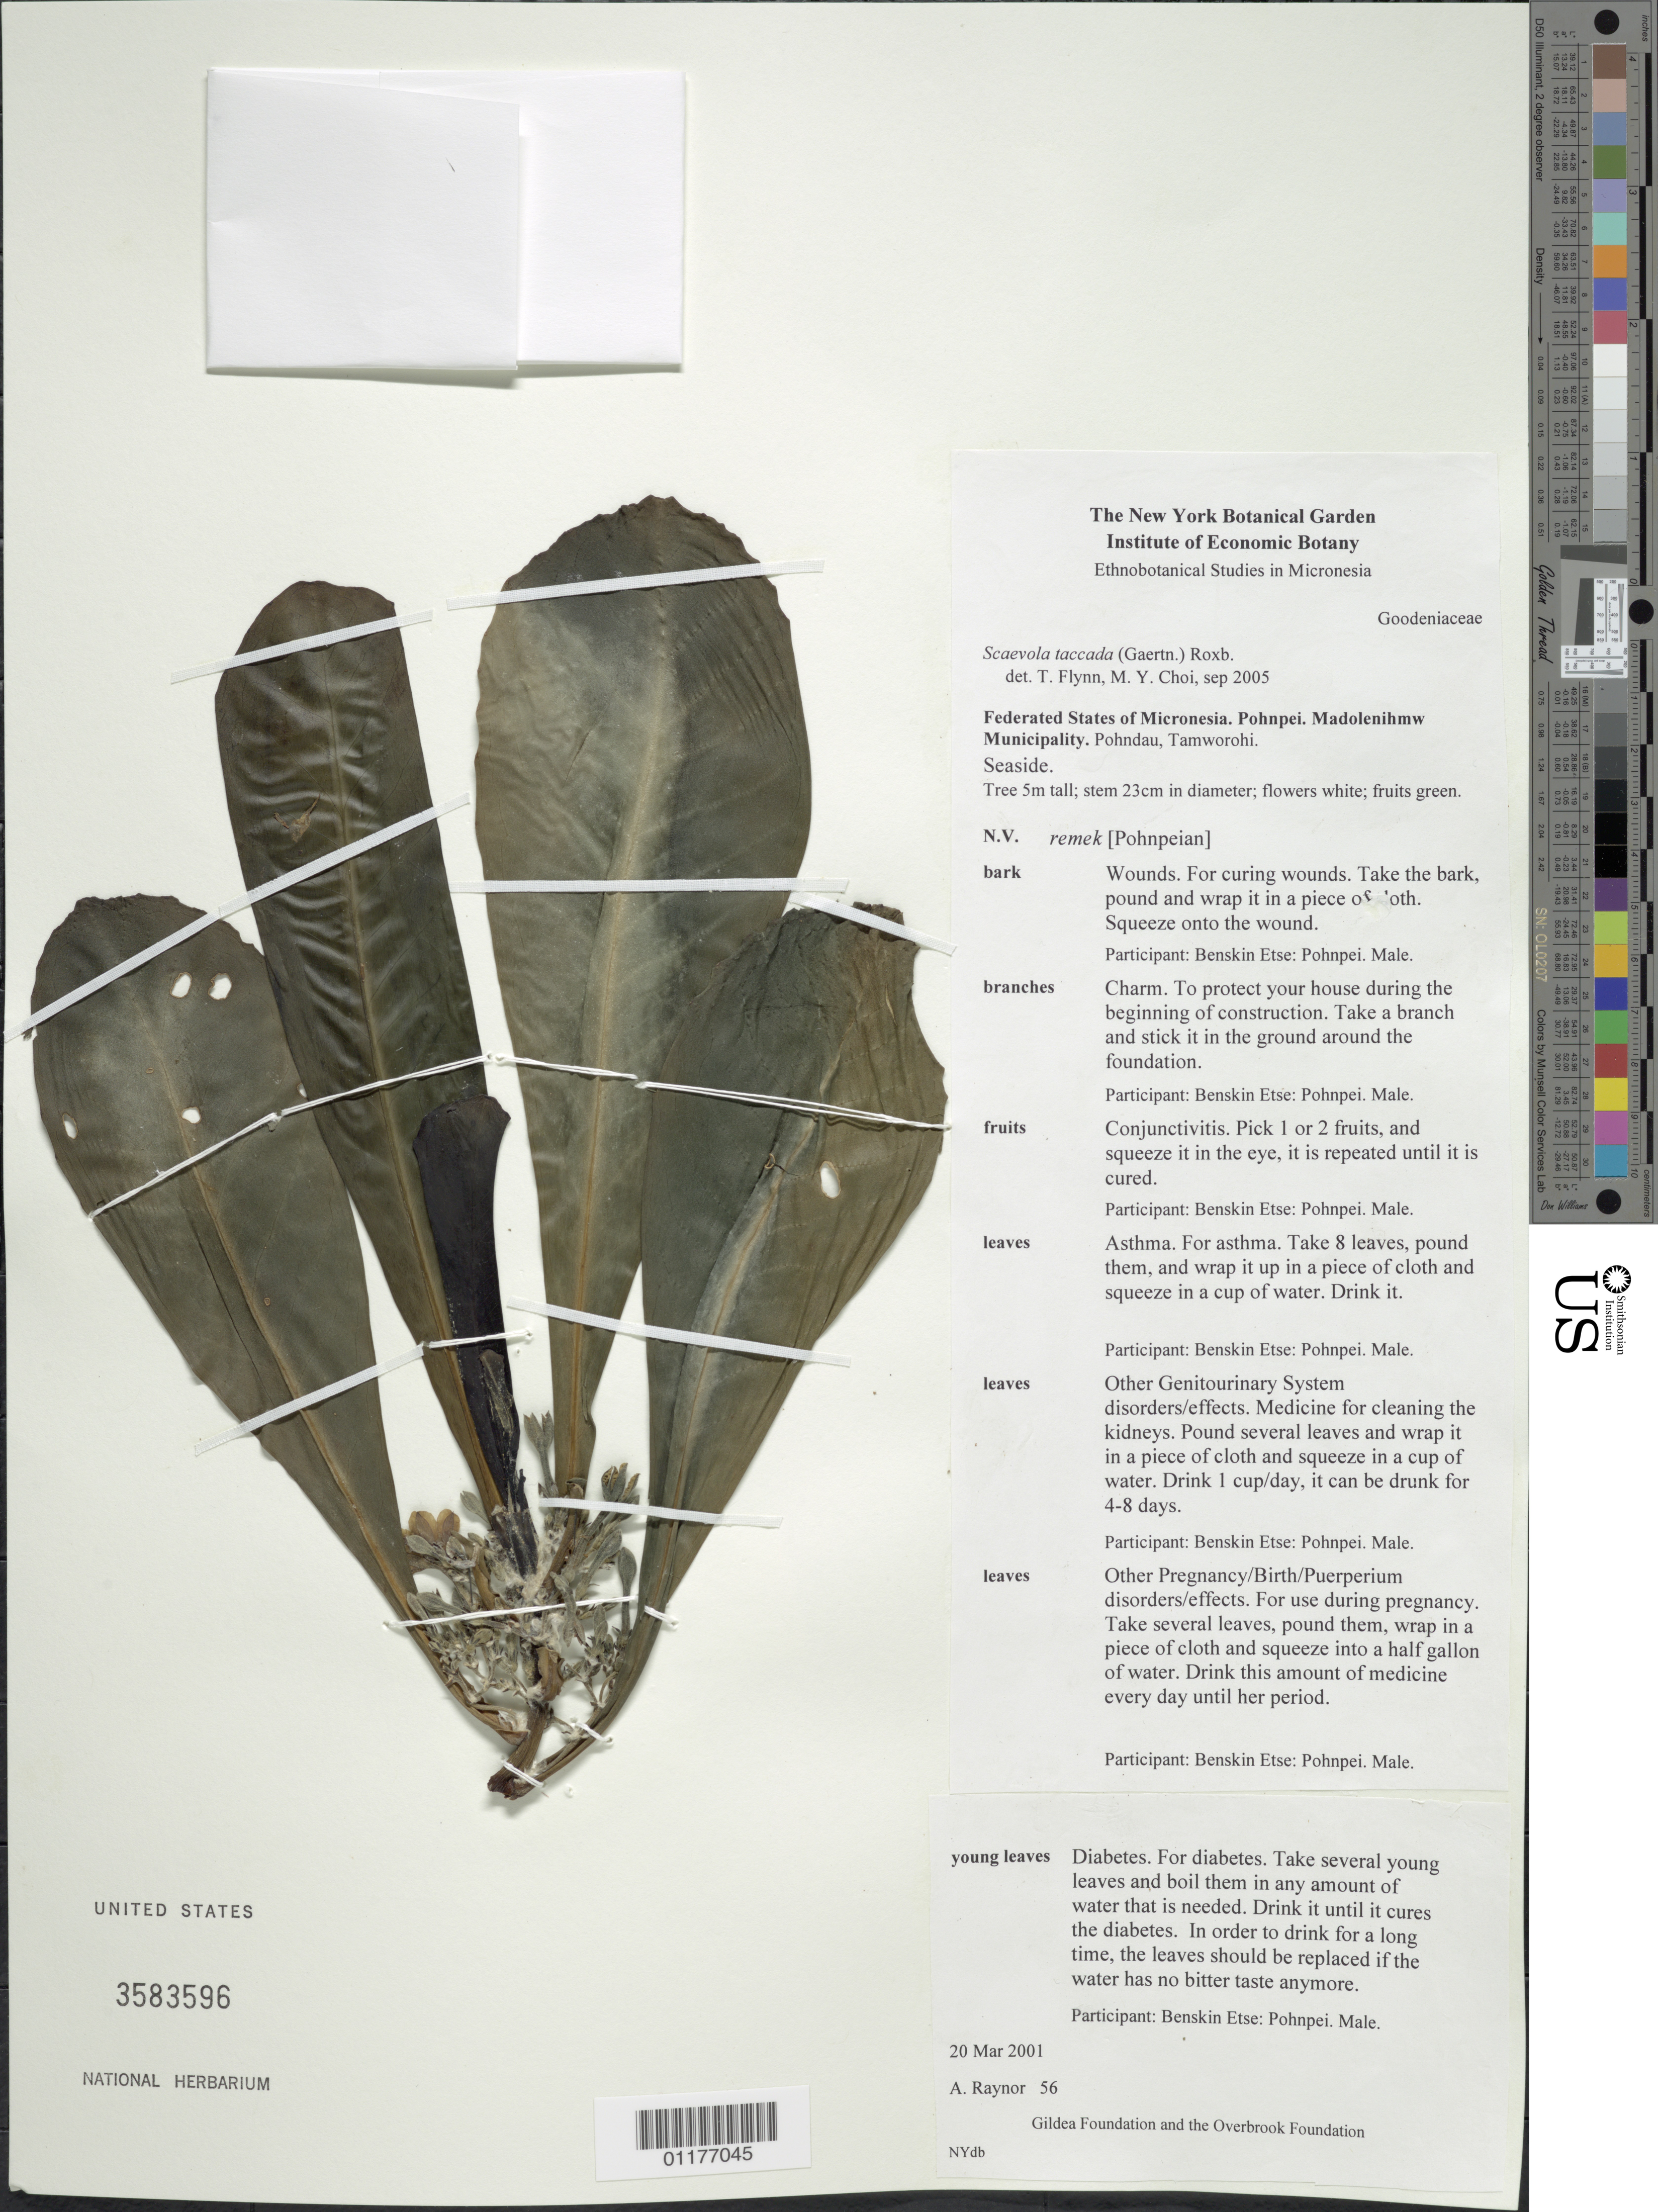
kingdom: Plantae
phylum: Tracheophyta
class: Magnoliopsida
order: Asterales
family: Goodeniaceae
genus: Scaevola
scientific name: Scaevola taccada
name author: (Gaertn.) Roxb.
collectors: A. Raynor & B. Etse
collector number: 56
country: Micronesia, Federated States of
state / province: Pohnpei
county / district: Madolenihmw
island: Pohnpei [Ponape]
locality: Pohndau, Tamworohi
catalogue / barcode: US 3583596